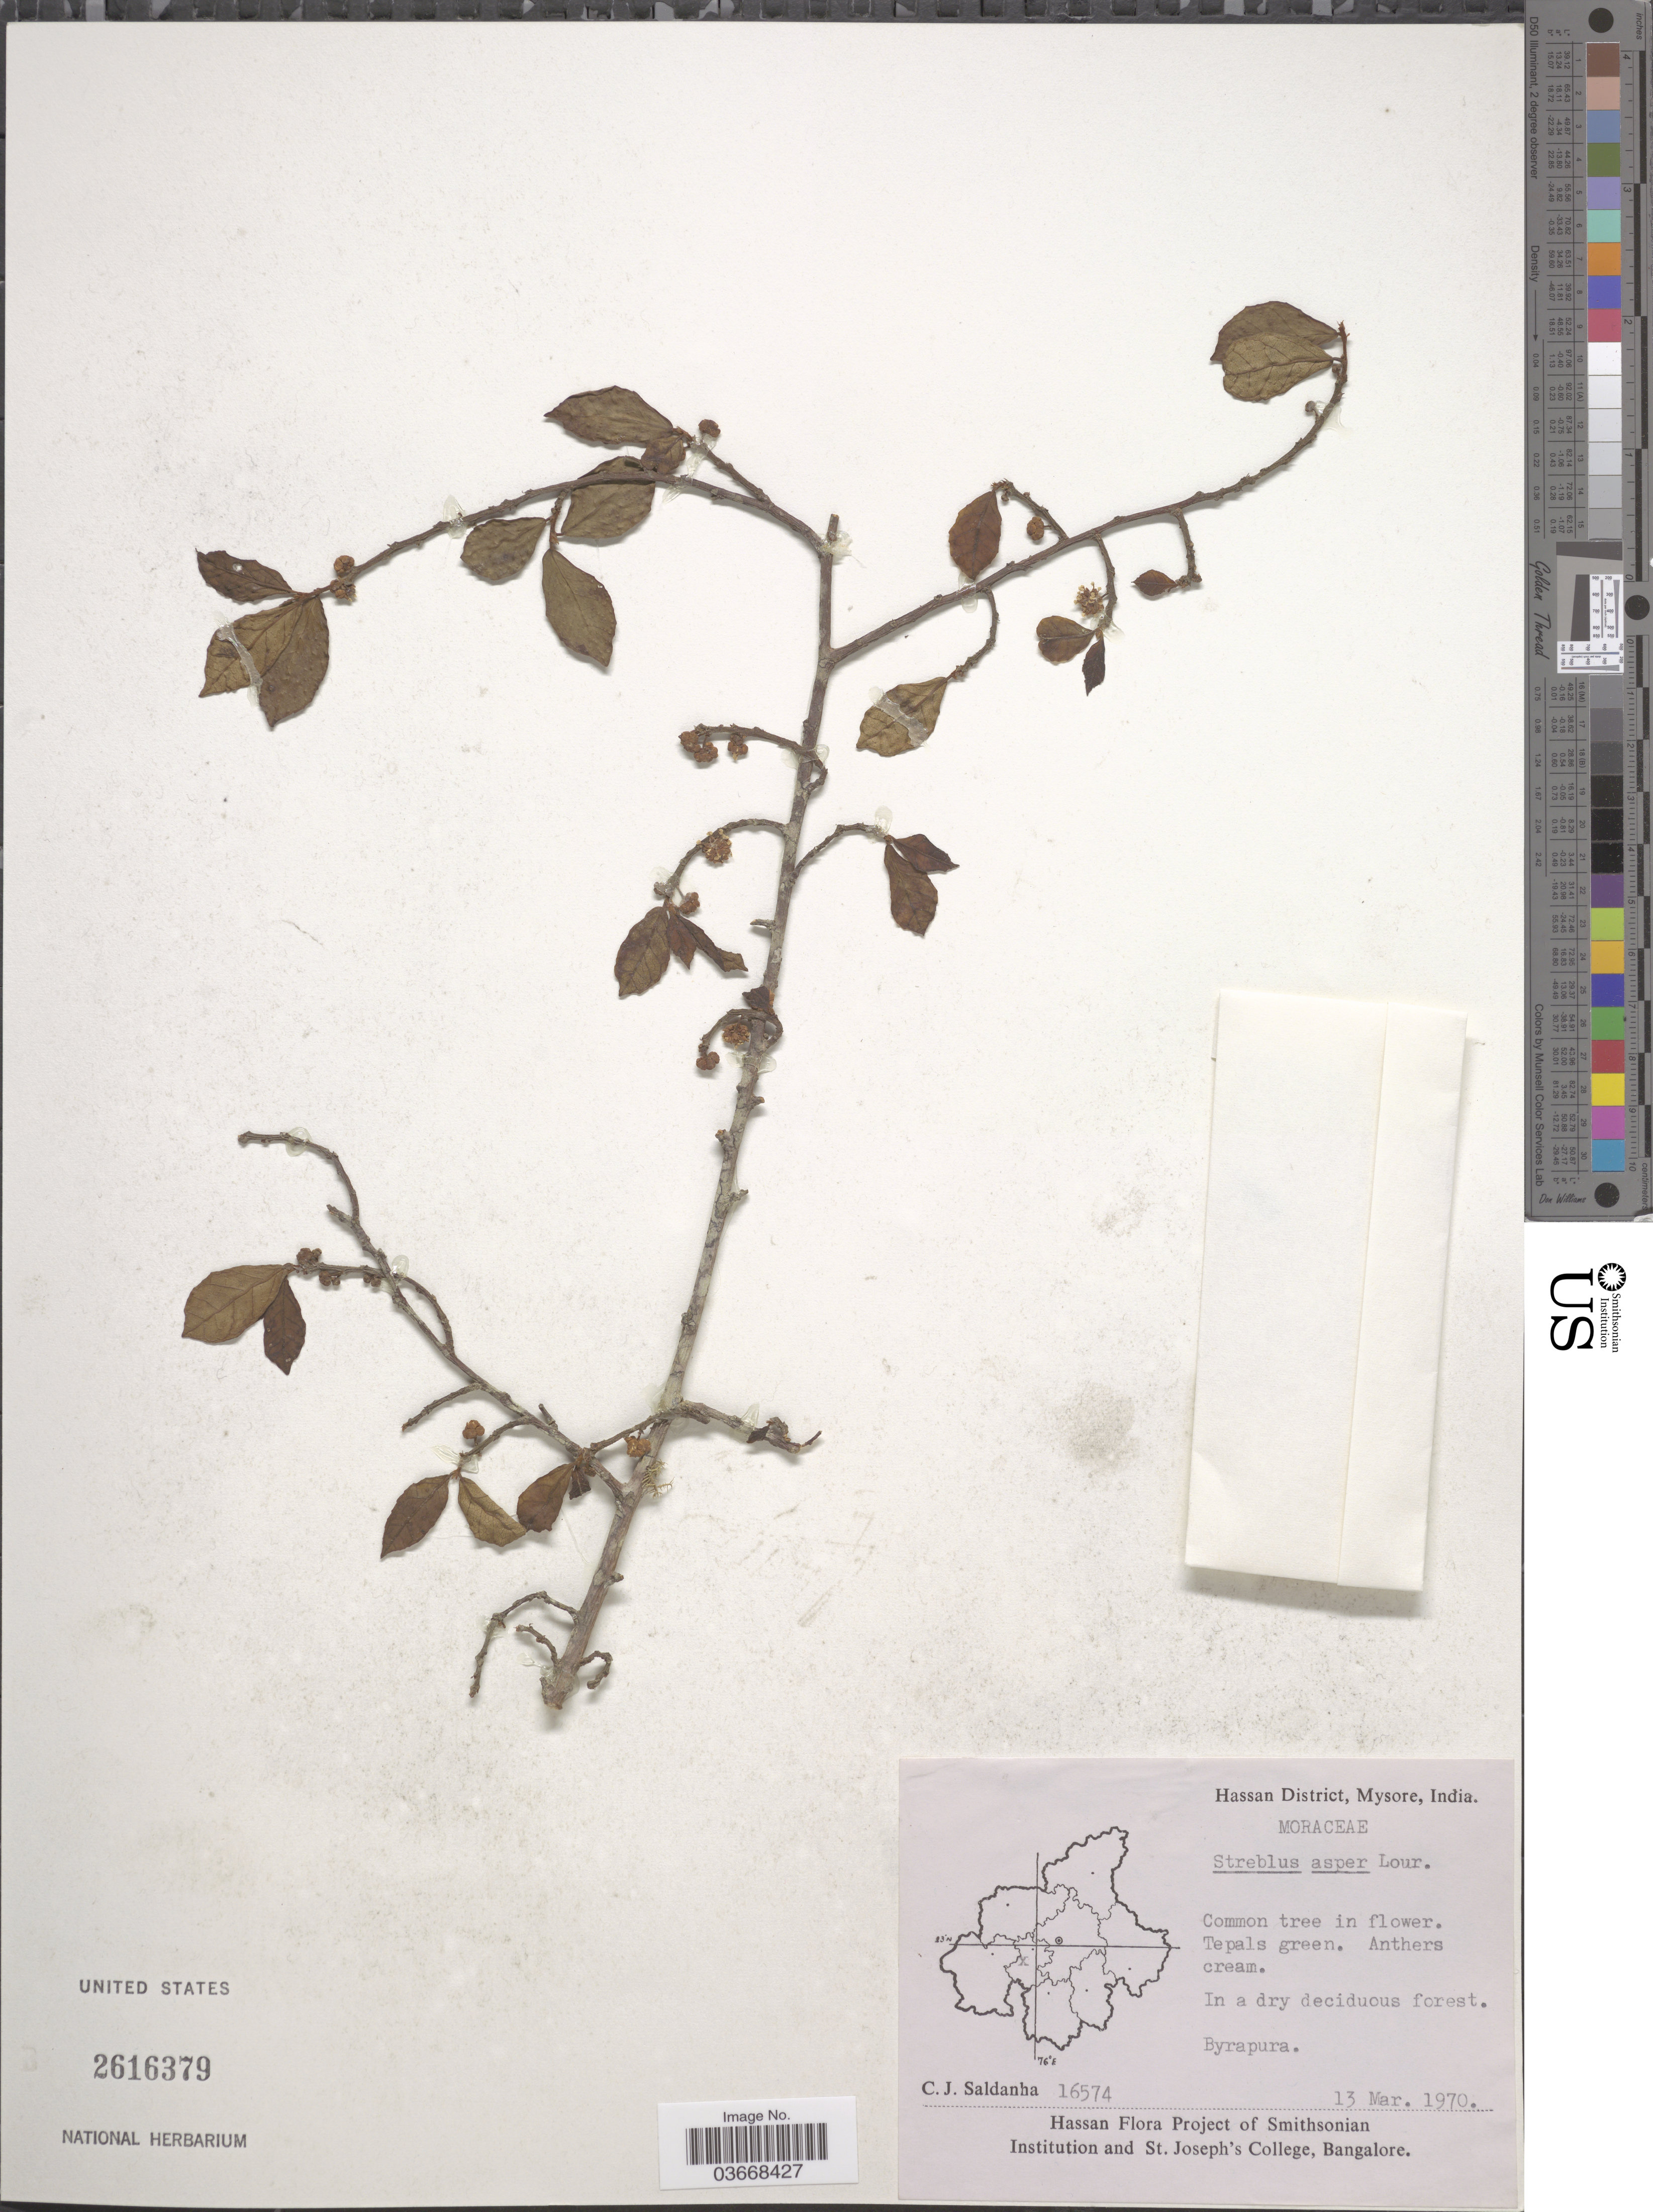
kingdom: Plantae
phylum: Tracheophyta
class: Magnoliopsida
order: Rosales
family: Moraceae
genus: Streblus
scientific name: Streblus asper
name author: Lour.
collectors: C. J. Saldanha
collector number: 16574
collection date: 1970-03-13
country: India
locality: Hassan District, Mysore. Byrapura.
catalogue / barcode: US 2616379